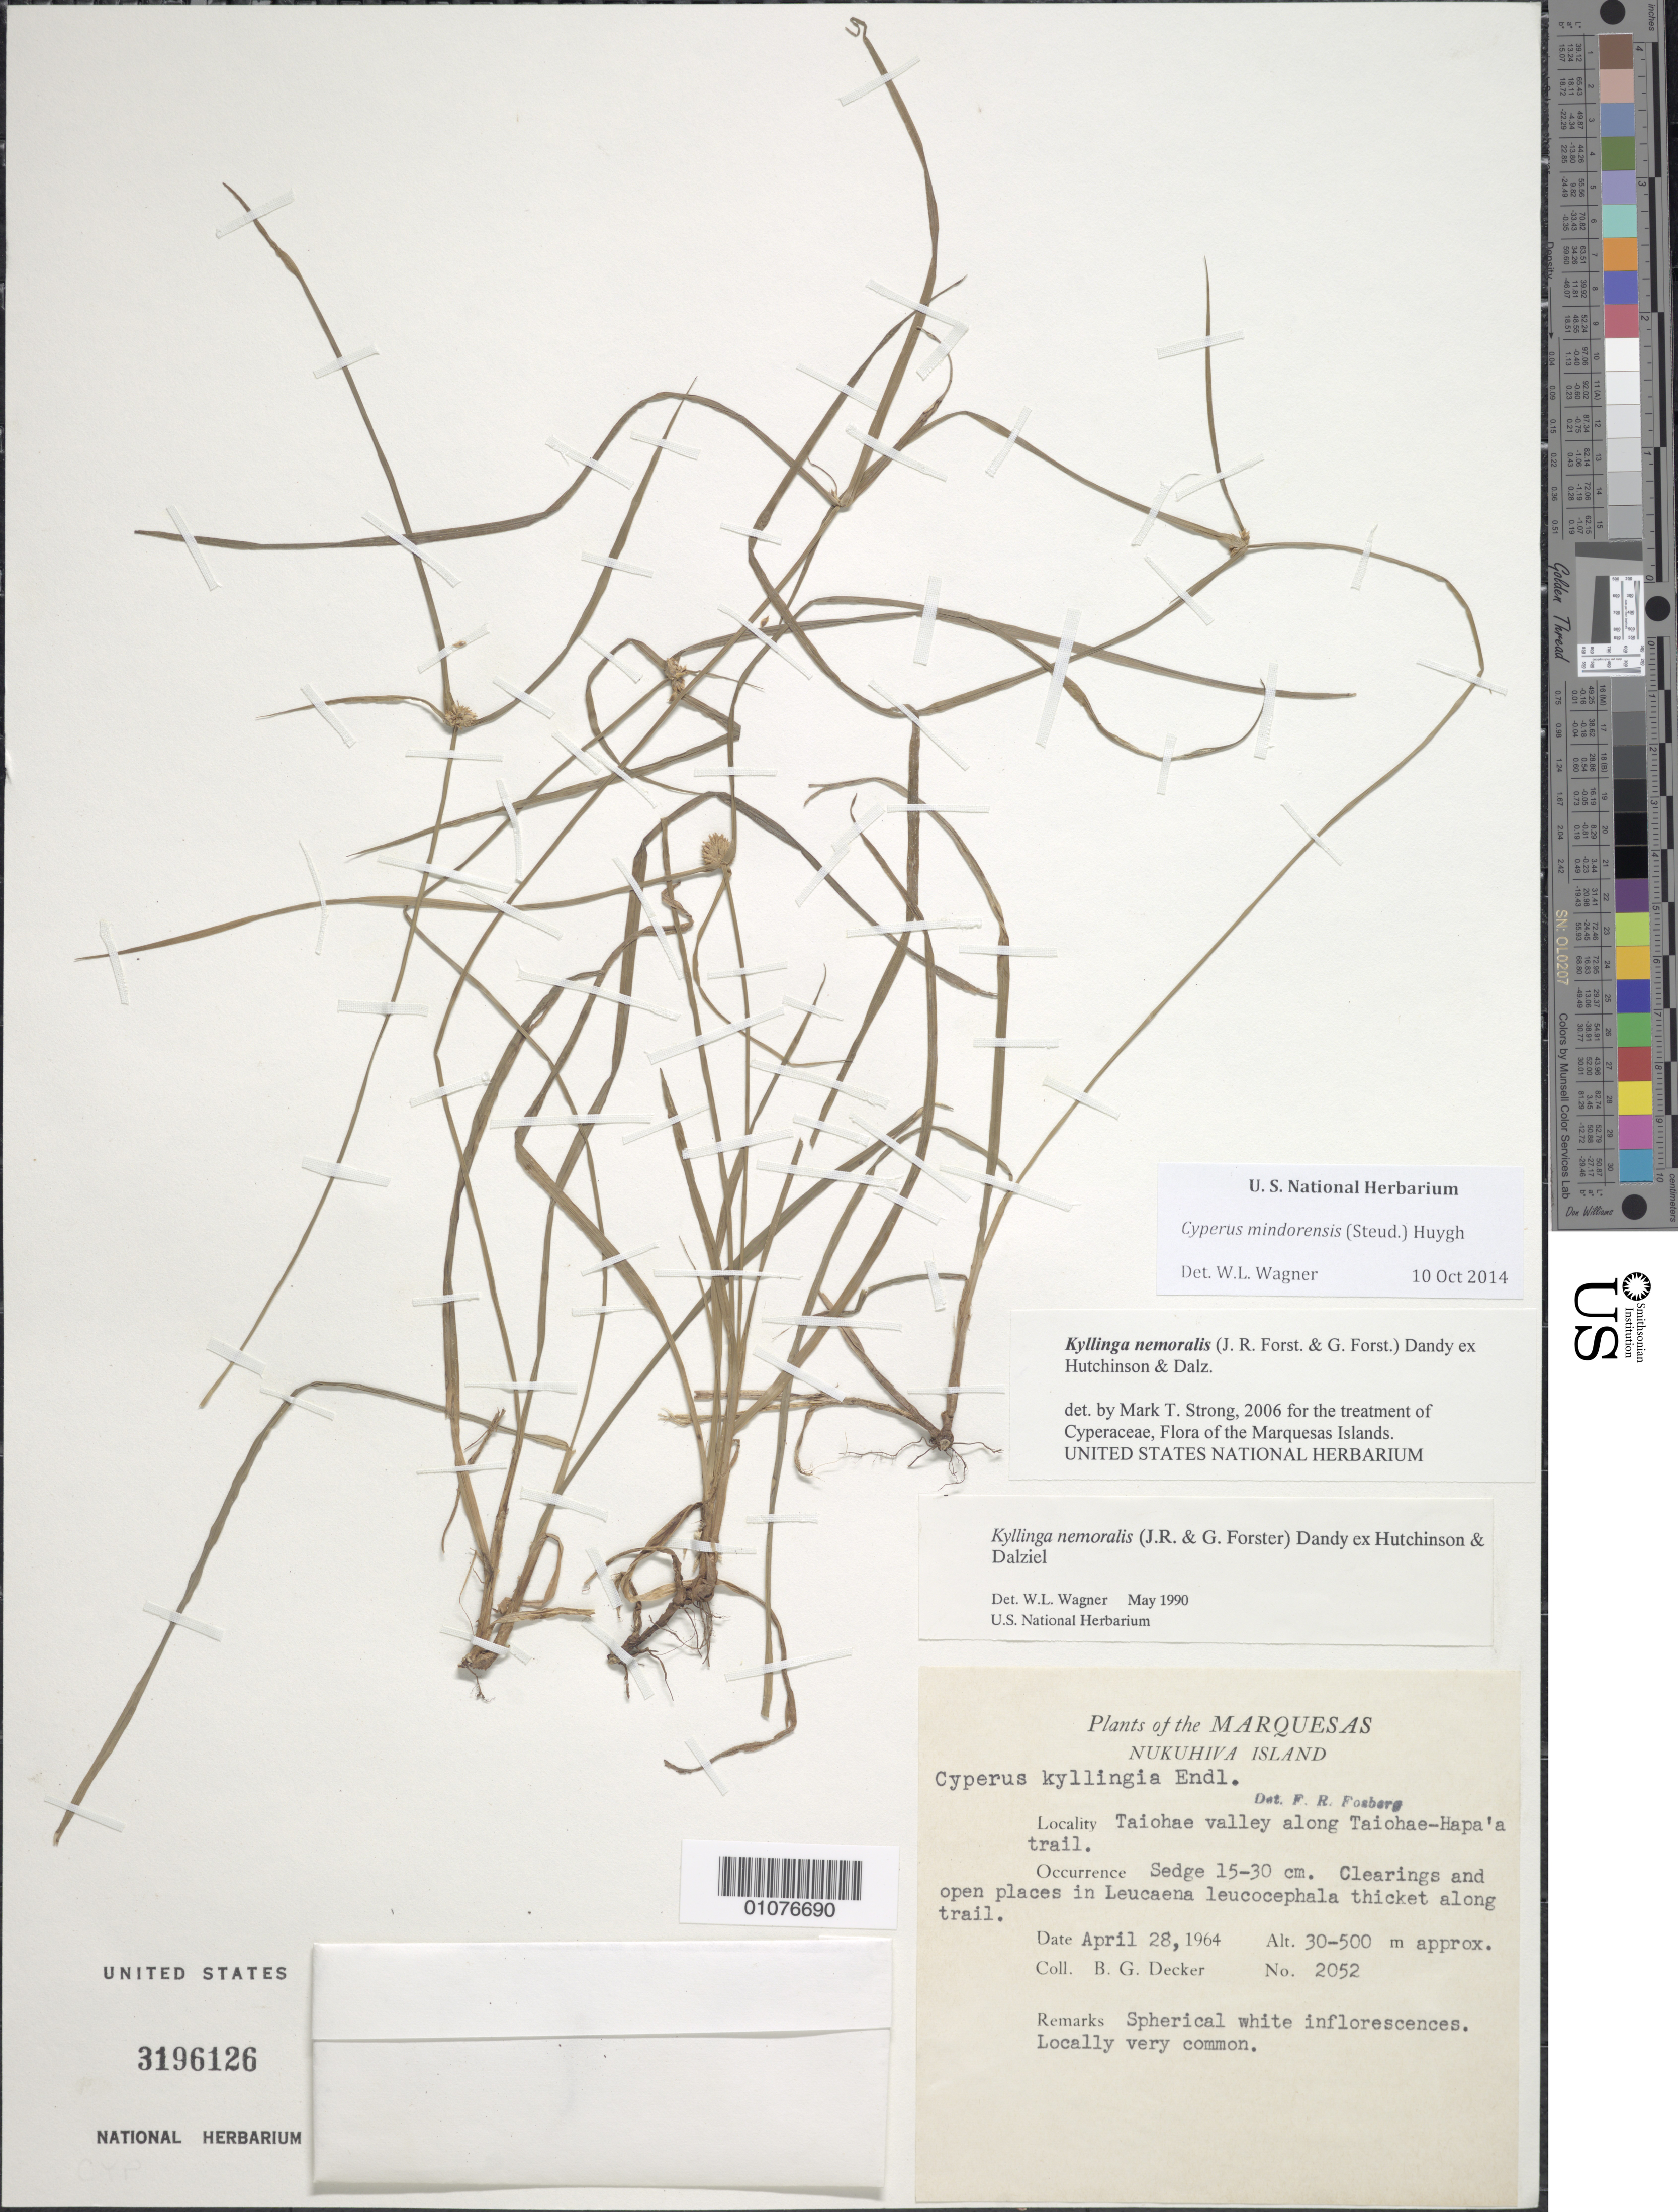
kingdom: Plantae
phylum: Tracheophyta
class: Liliopsida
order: Poales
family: Cyperaceae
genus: Cyperus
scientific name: Cyperus mindorensis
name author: (Steud.) Huygh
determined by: Lorence, David H., (PTBG), National Tropical Botanical Garden (UNITED STATES)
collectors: B. G. Decker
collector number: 2052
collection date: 1964-04-28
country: French Polynesia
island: Nuku Hiva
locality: Taiohae Valley along Taiohae-Hapa'a Trail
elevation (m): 30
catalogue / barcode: US 3196126